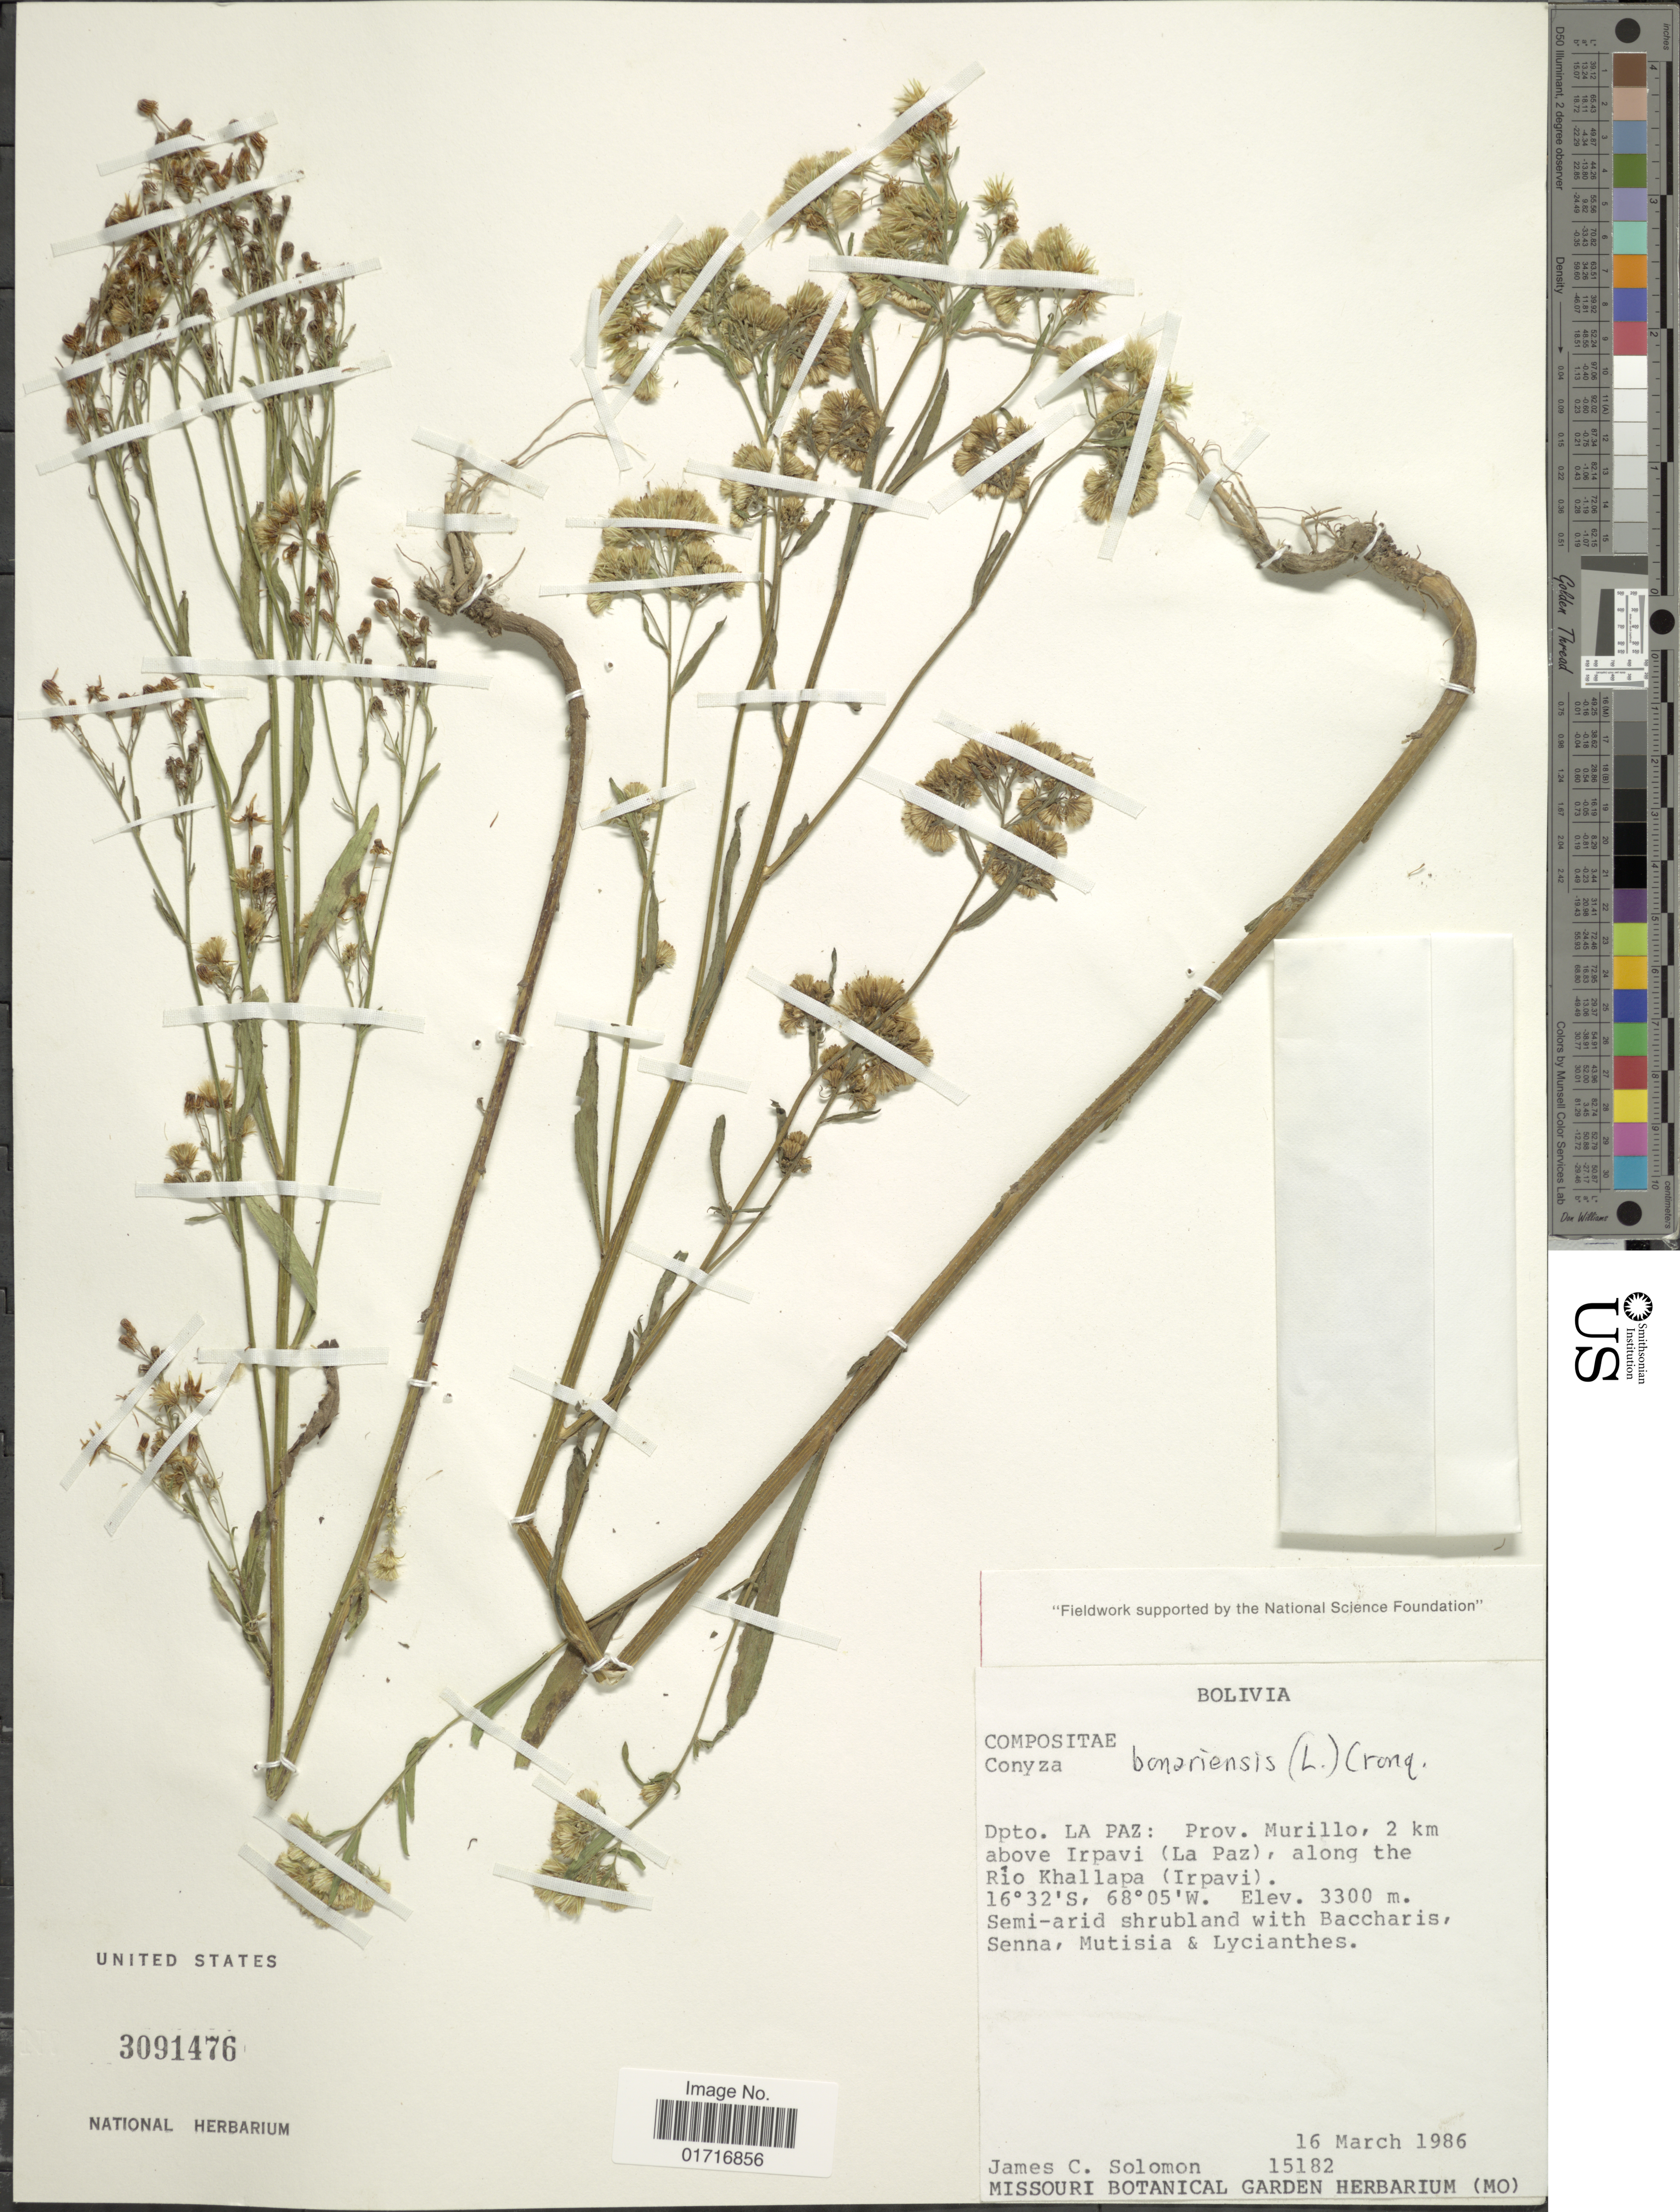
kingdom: Plantae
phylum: Tracheophyta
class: Magnoliopsida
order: Asterales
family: Asteraceae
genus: Conyza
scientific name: Conyza bonariensis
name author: (L.) Cronq.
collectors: J. C. Solomon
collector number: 15182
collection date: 1986-03-16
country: Bolivia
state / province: La Paz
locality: Dpto. La Paz: Prov. Murillo, 2 km above Irpavi (La Paz), along the Rio Khallapa (Irpavi).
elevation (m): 3300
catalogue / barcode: US 3091476